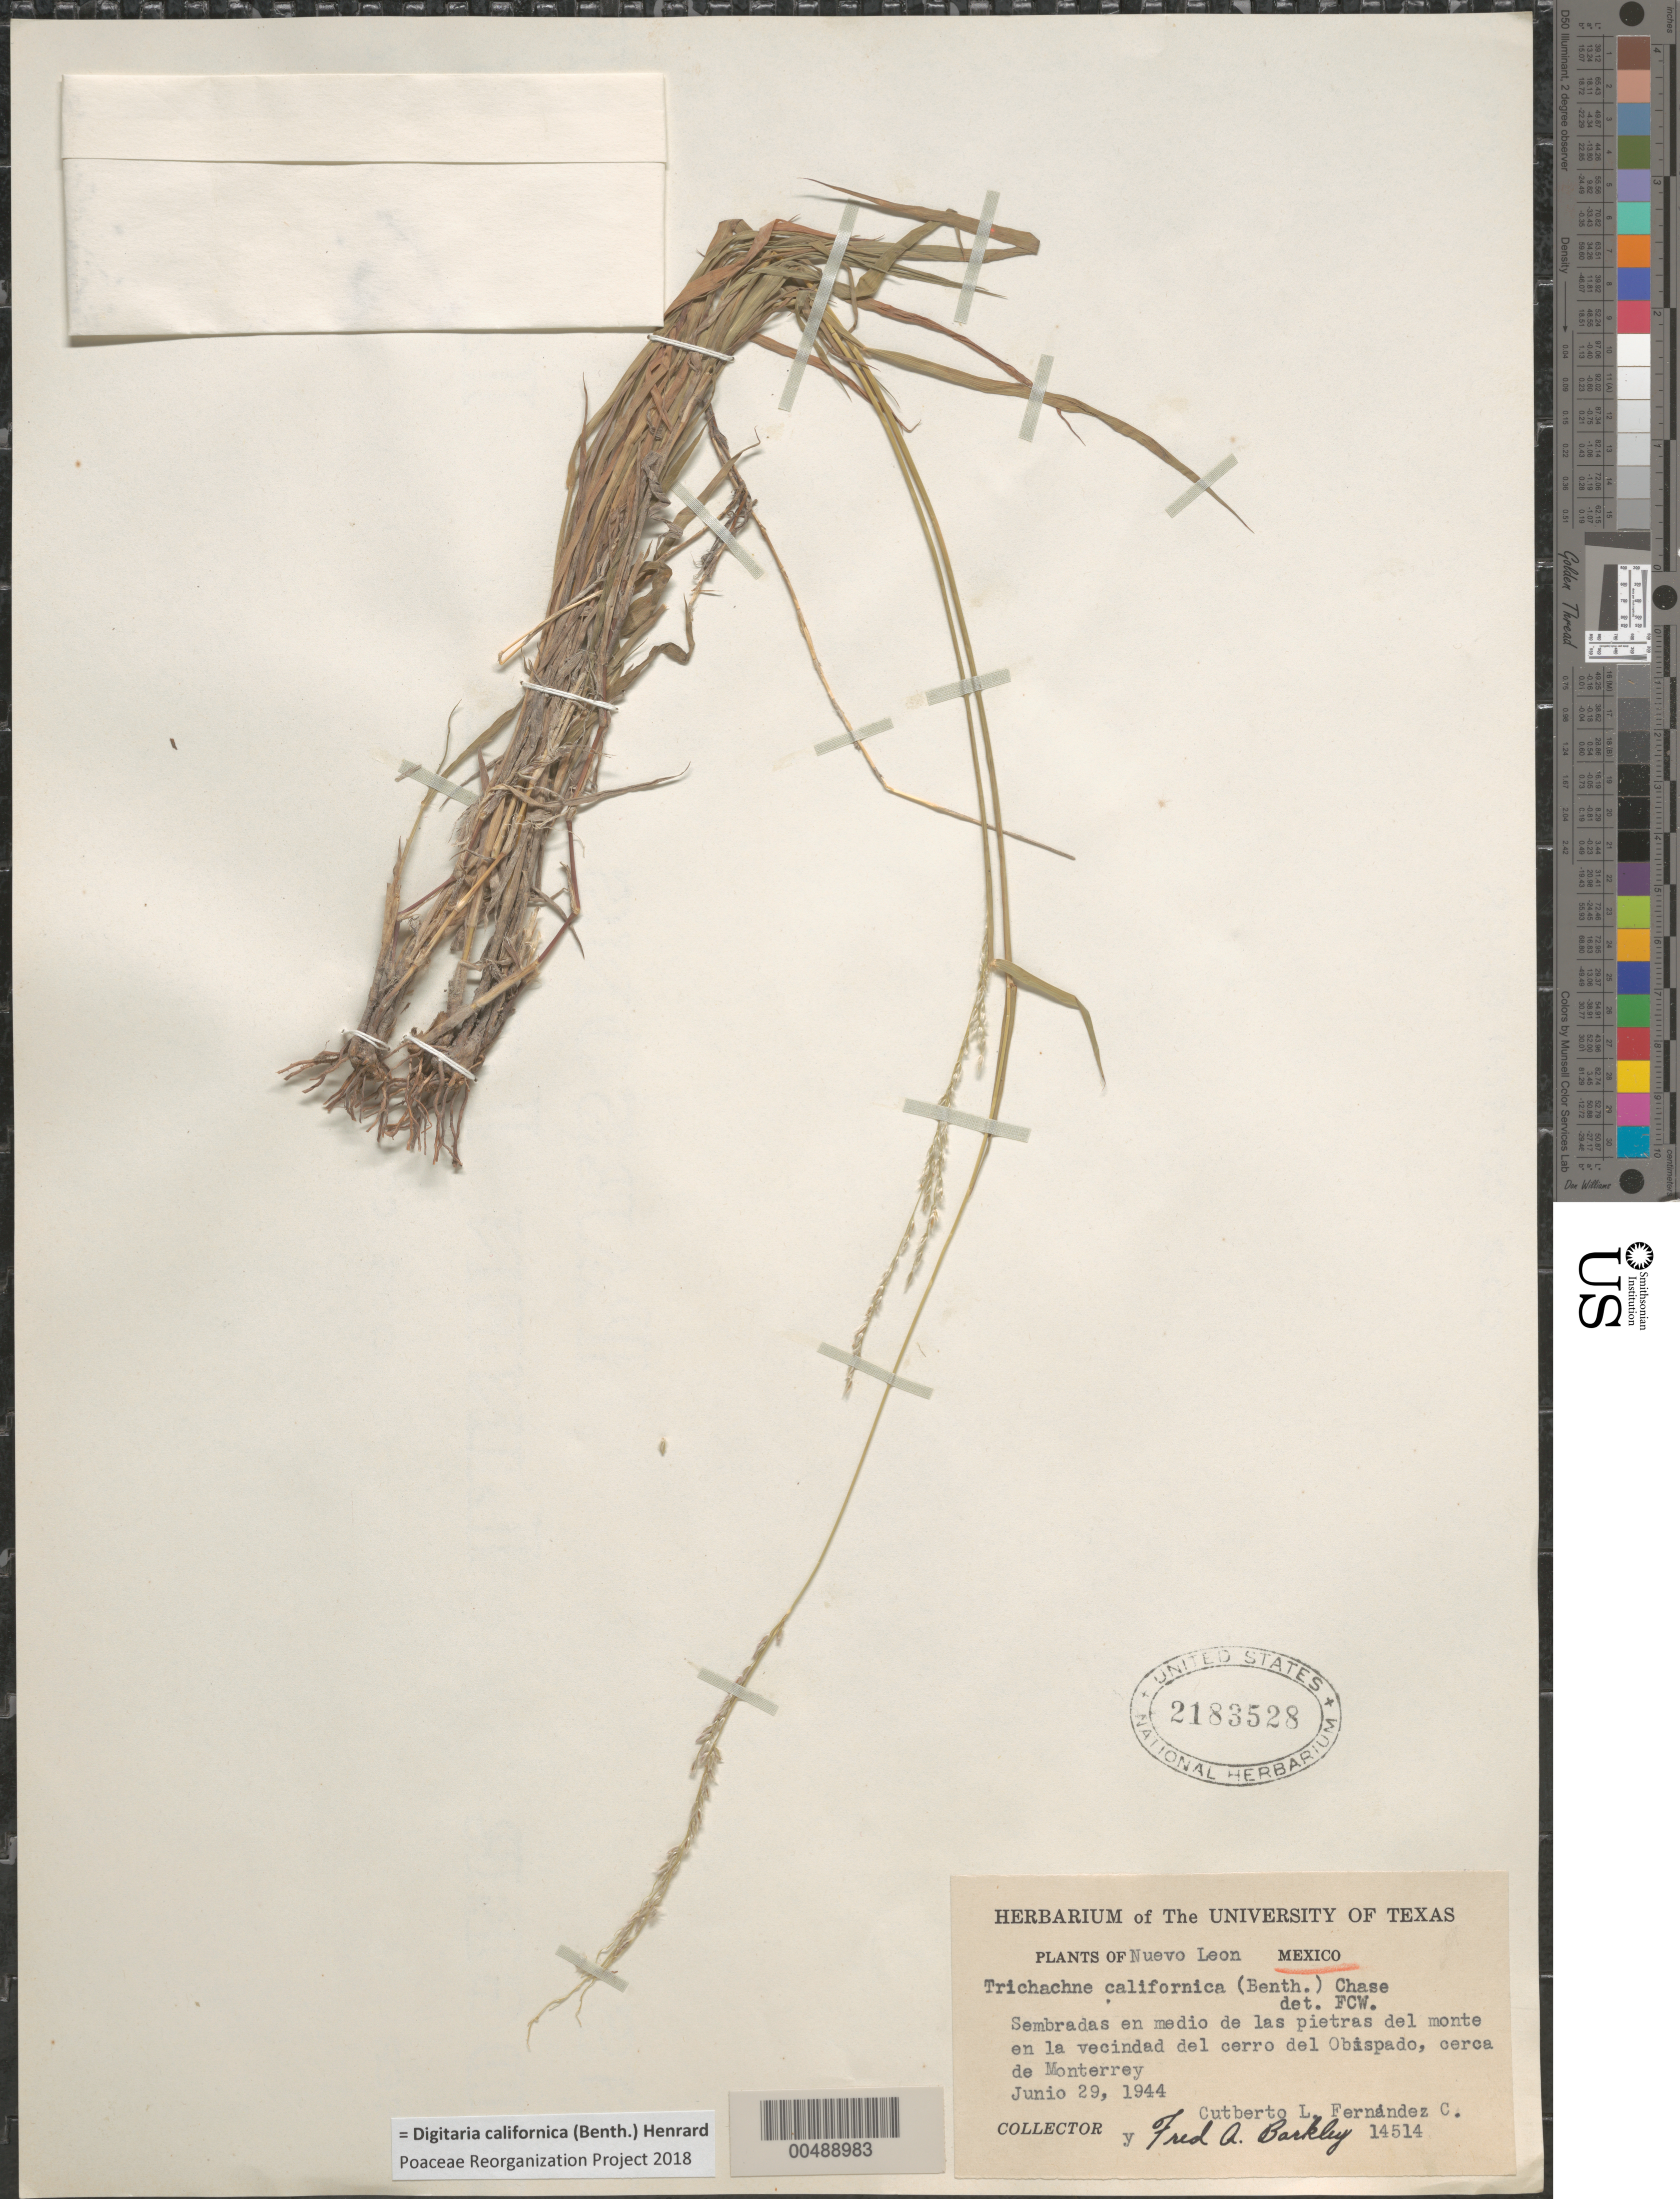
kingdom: Plantae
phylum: Tracheophyta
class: Liliopsida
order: Poales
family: Poaceae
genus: Digitaria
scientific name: Digitaria californica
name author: (Benth.) Henr.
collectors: C. L. Fernández C. & F. A. Barkley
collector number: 14514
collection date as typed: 29 Jun 1944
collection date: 1944-06-29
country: Mexico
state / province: Nuevo León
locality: En la vecindad del cerro del Obispado, cerca de Monterrey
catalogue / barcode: US 2183528